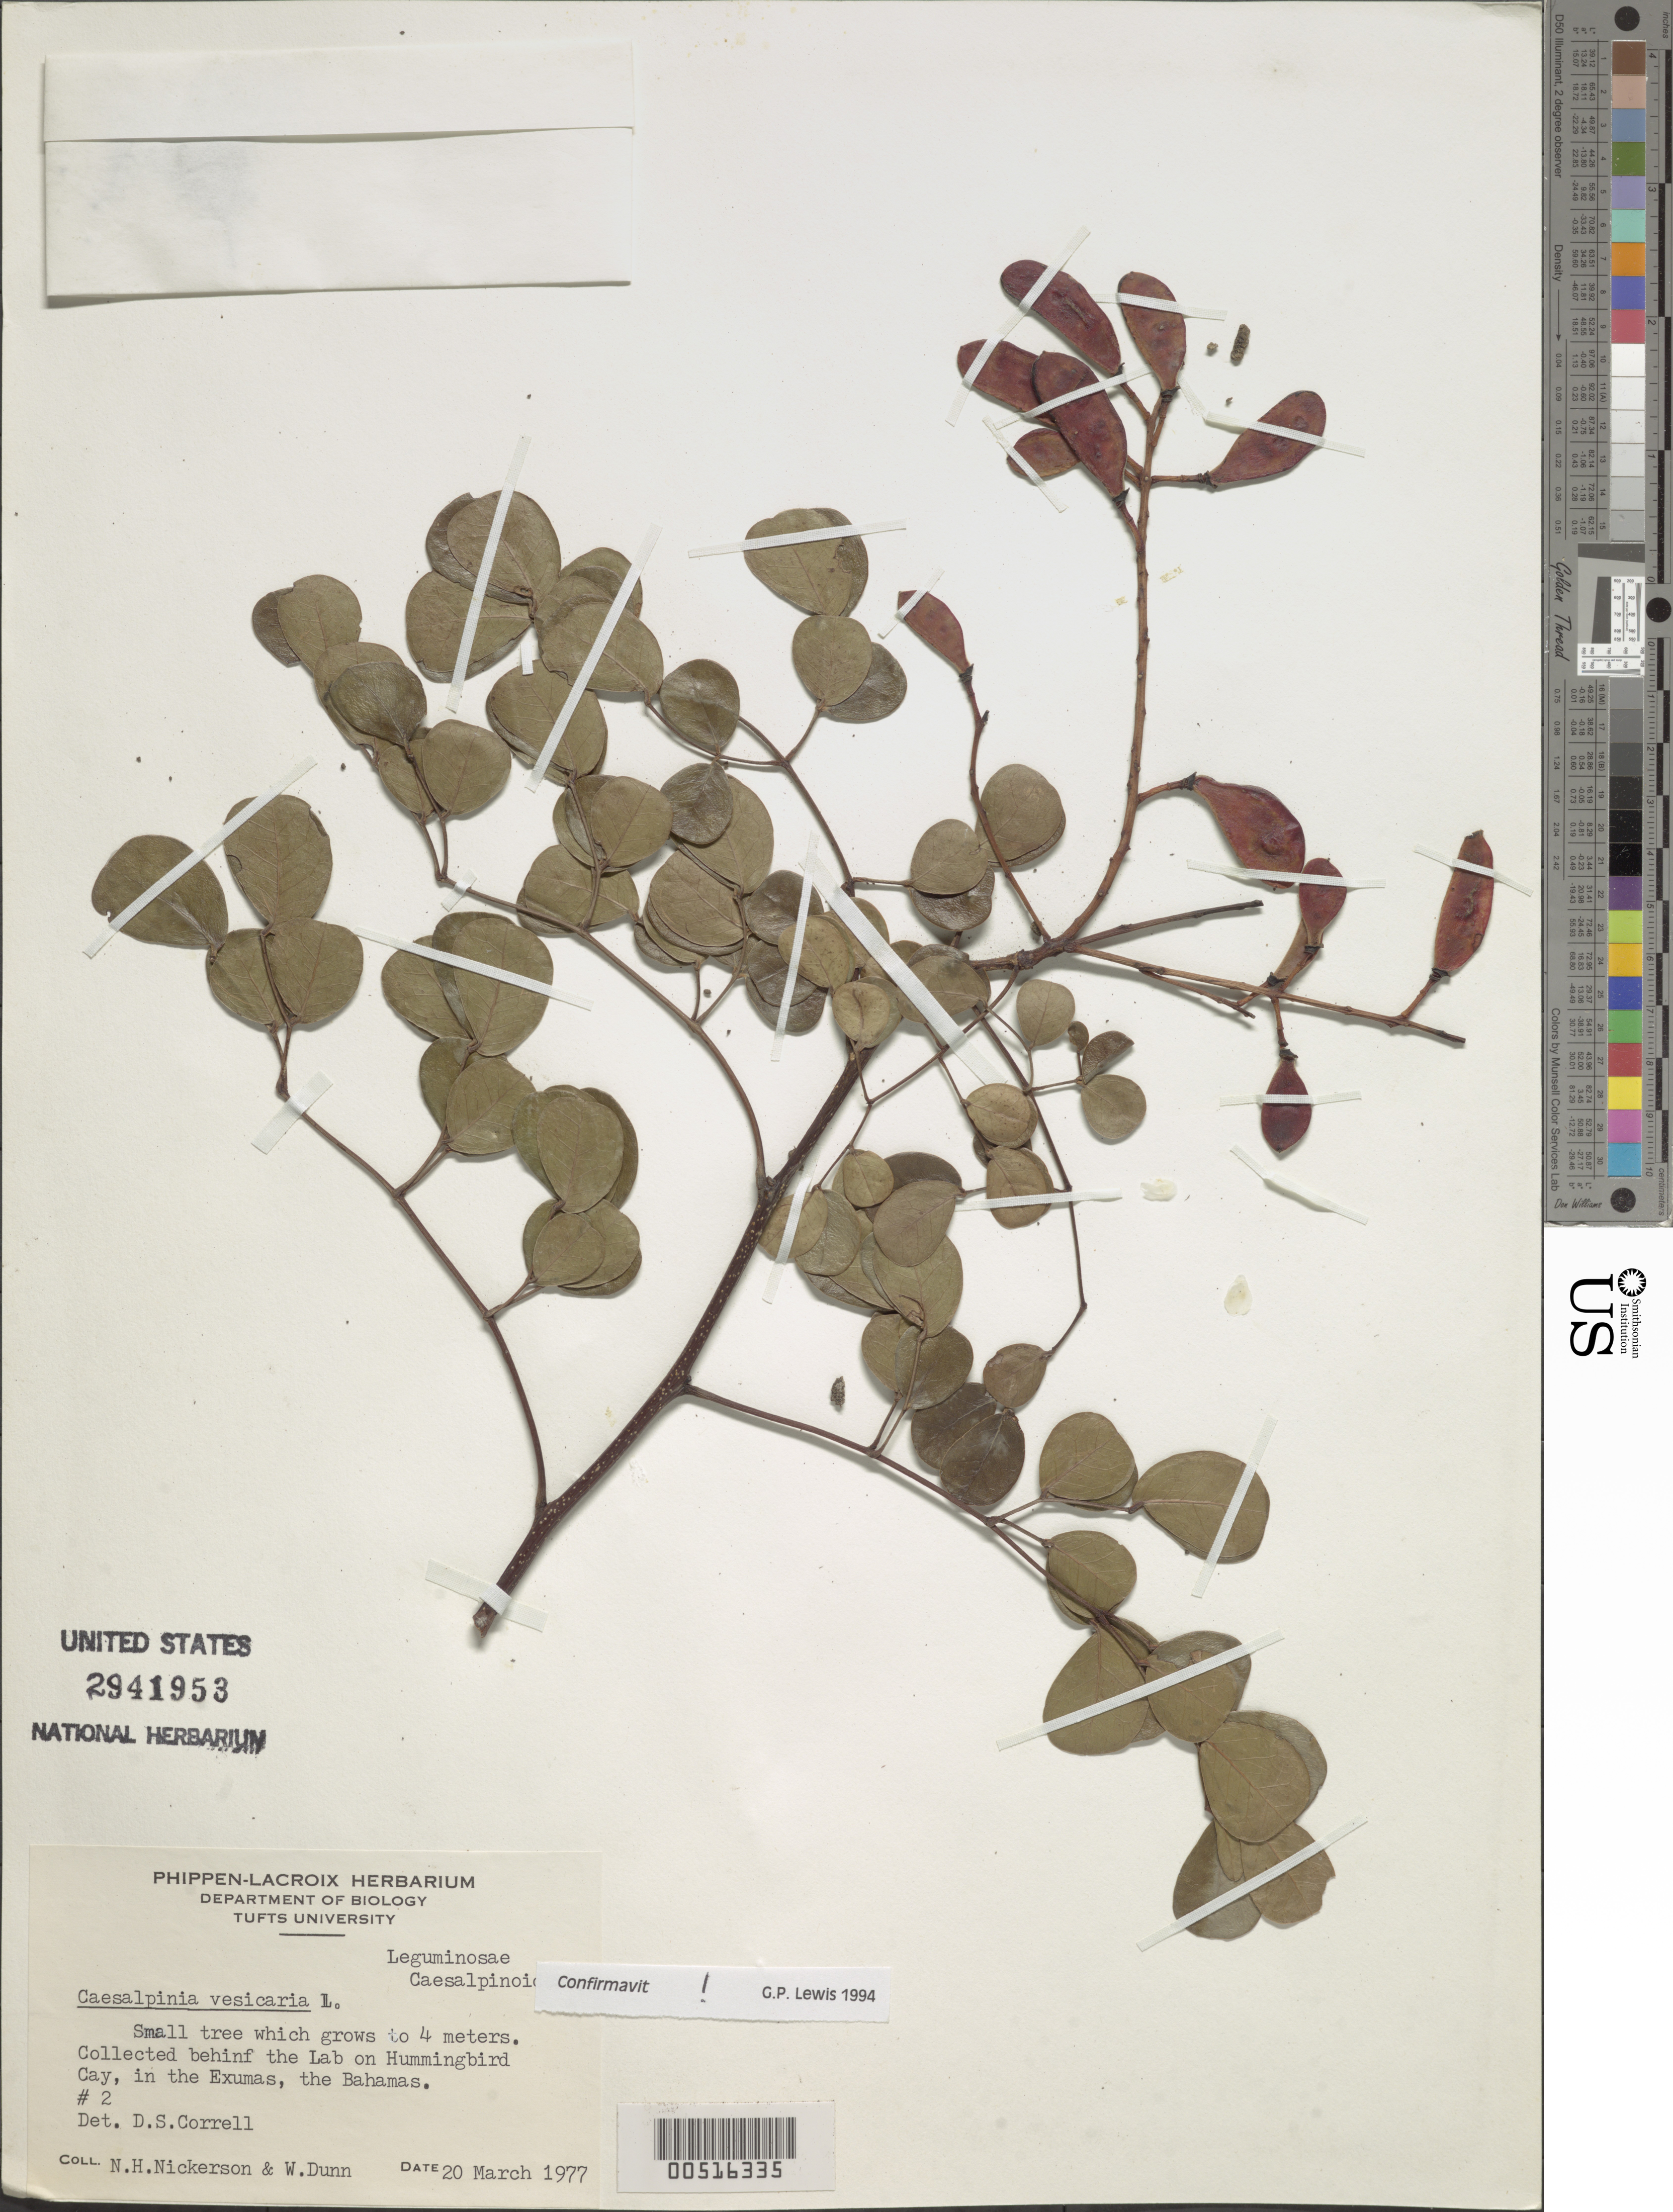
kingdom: Plantae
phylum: Tracheophyta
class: Magnoliopsida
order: Fabales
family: Fabaceae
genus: Tara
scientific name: Tara vesicaria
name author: (L.) Molinari et al.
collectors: N. Nickerson & W. Dunn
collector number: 2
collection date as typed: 20 Mar 1977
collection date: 1977-03-20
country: Bahamas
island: Hummingbird Cay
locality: Hummingbird cay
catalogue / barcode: US 2941953